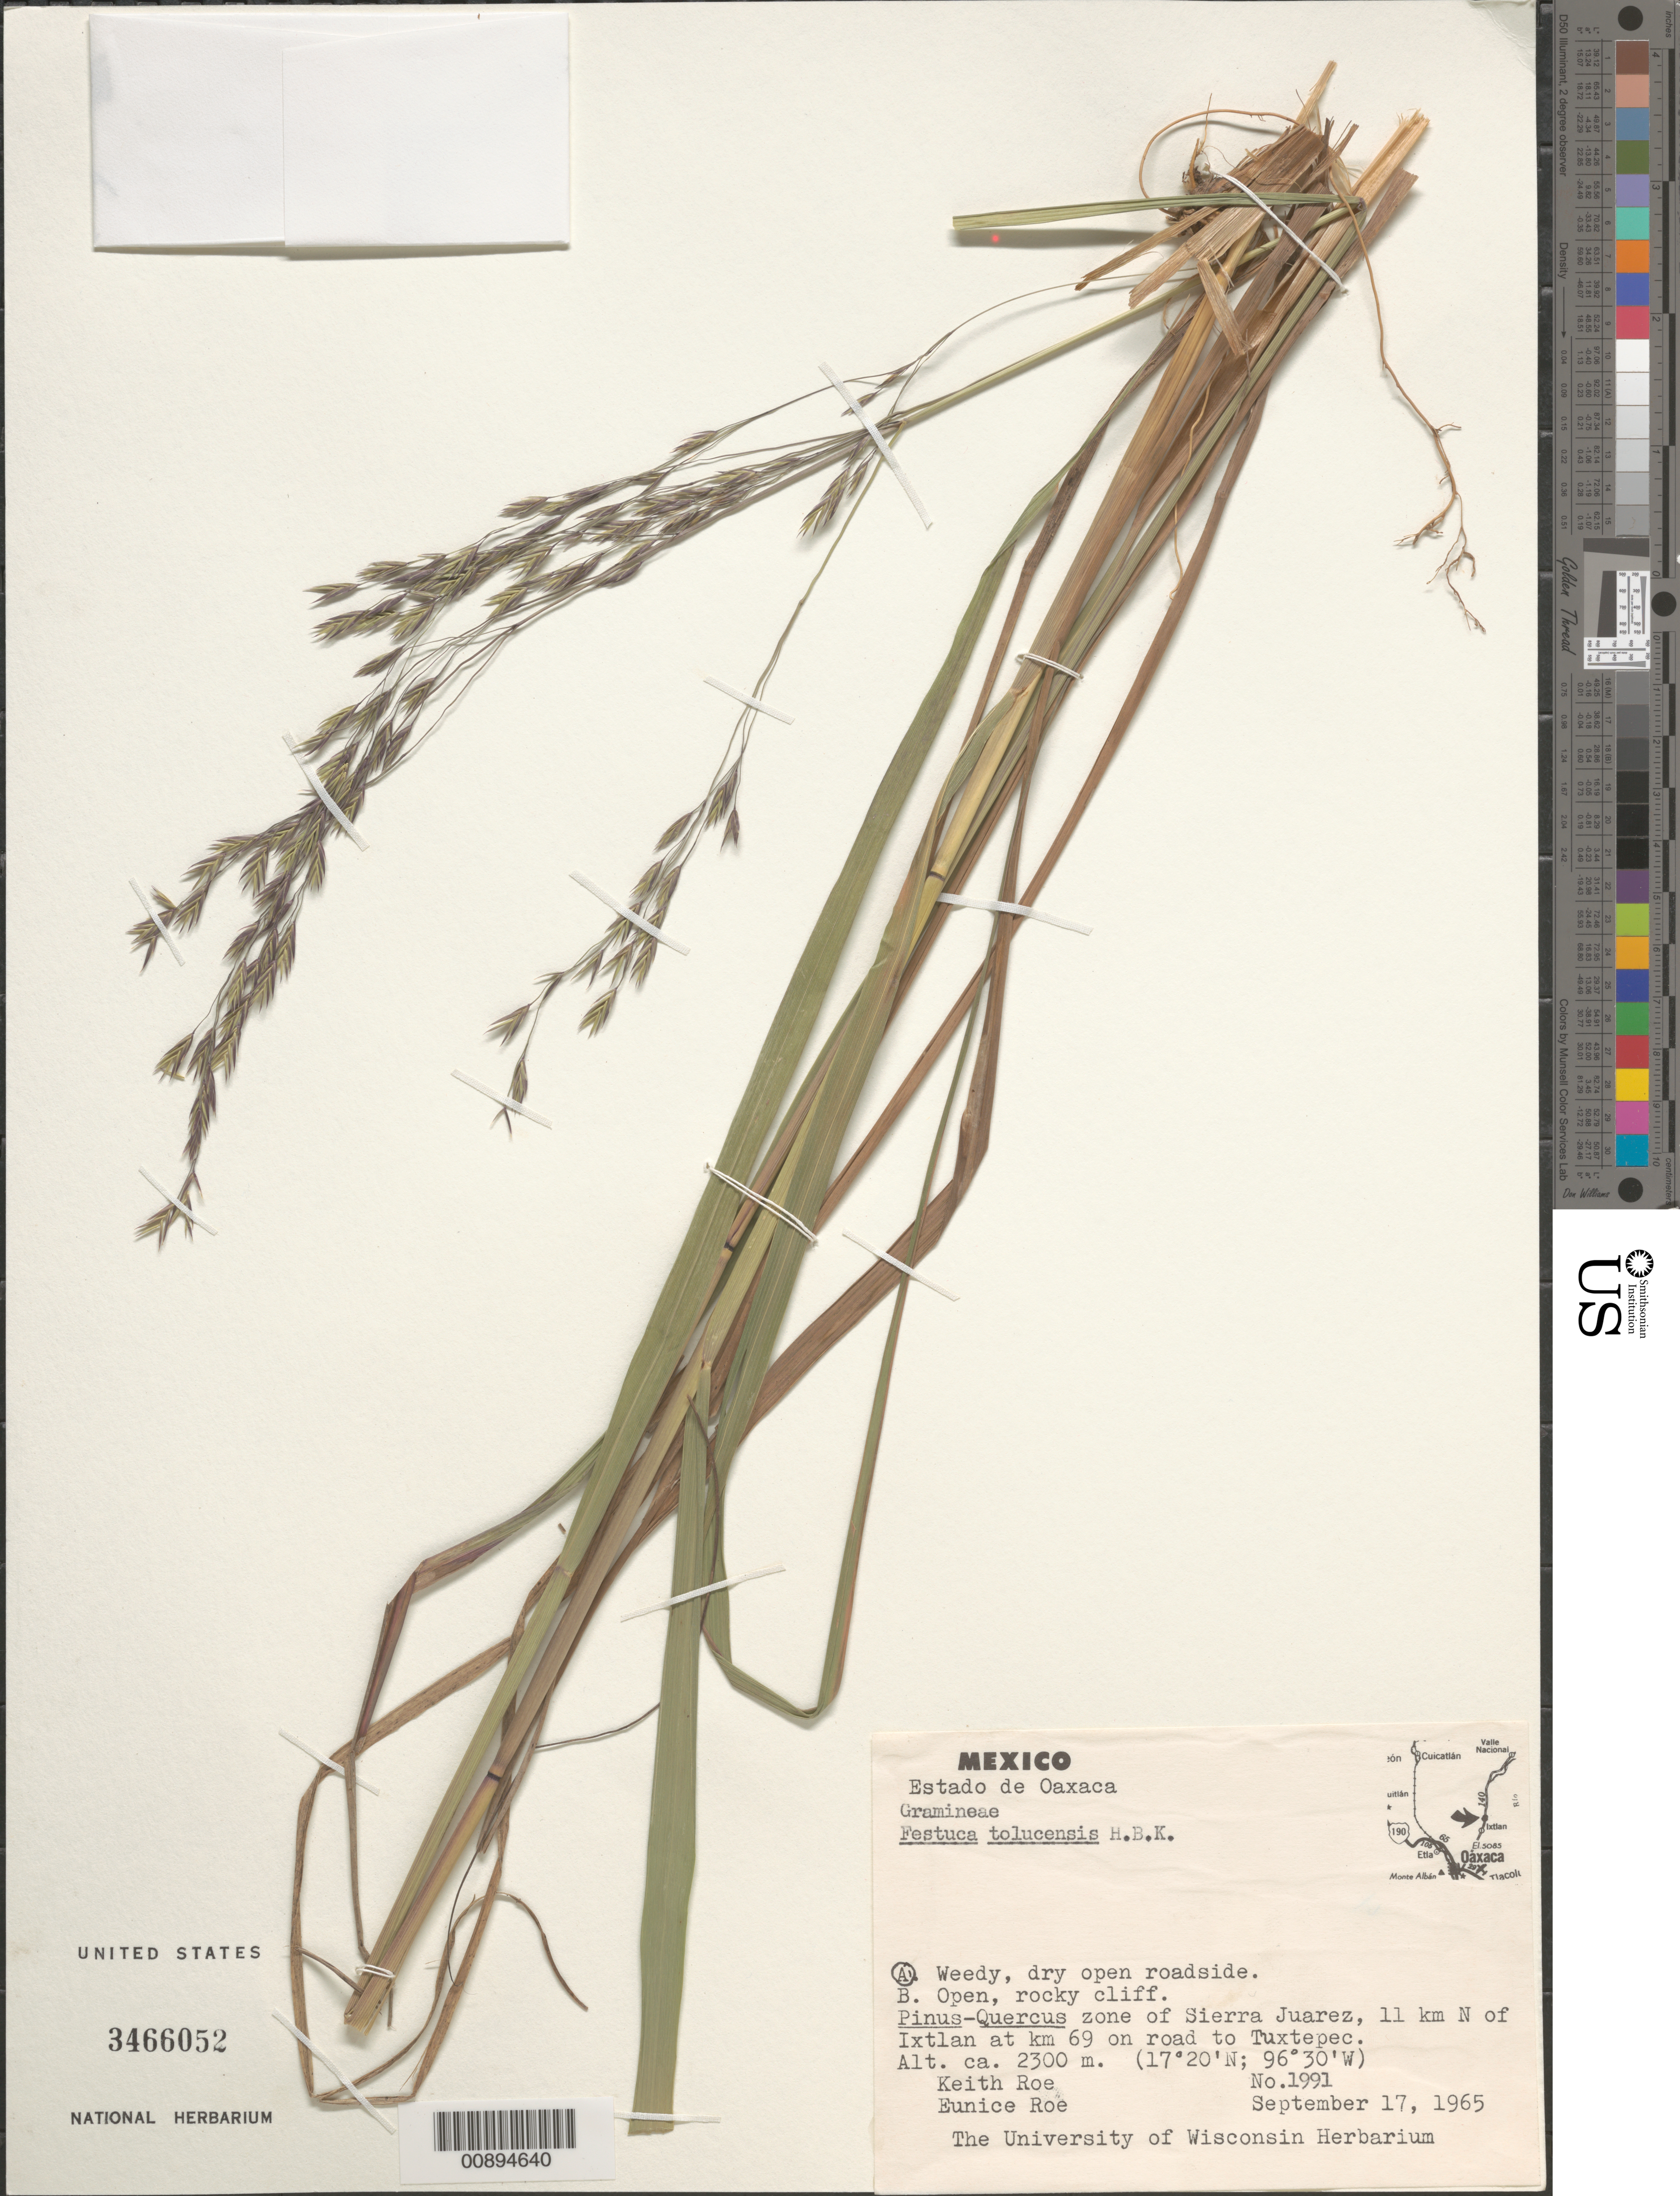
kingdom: Plantae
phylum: Tracheophyta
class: Liliopsida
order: Poales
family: Poaceae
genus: Festuca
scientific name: Festuca tolucensis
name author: Kunth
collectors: K. E. Roe & E. Roe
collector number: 1991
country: Mexico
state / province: Oaxaca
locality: Sierra Juarez, N of Ixtlan on road to Tuxtepec.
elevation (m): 2300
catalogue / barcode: US 3466052